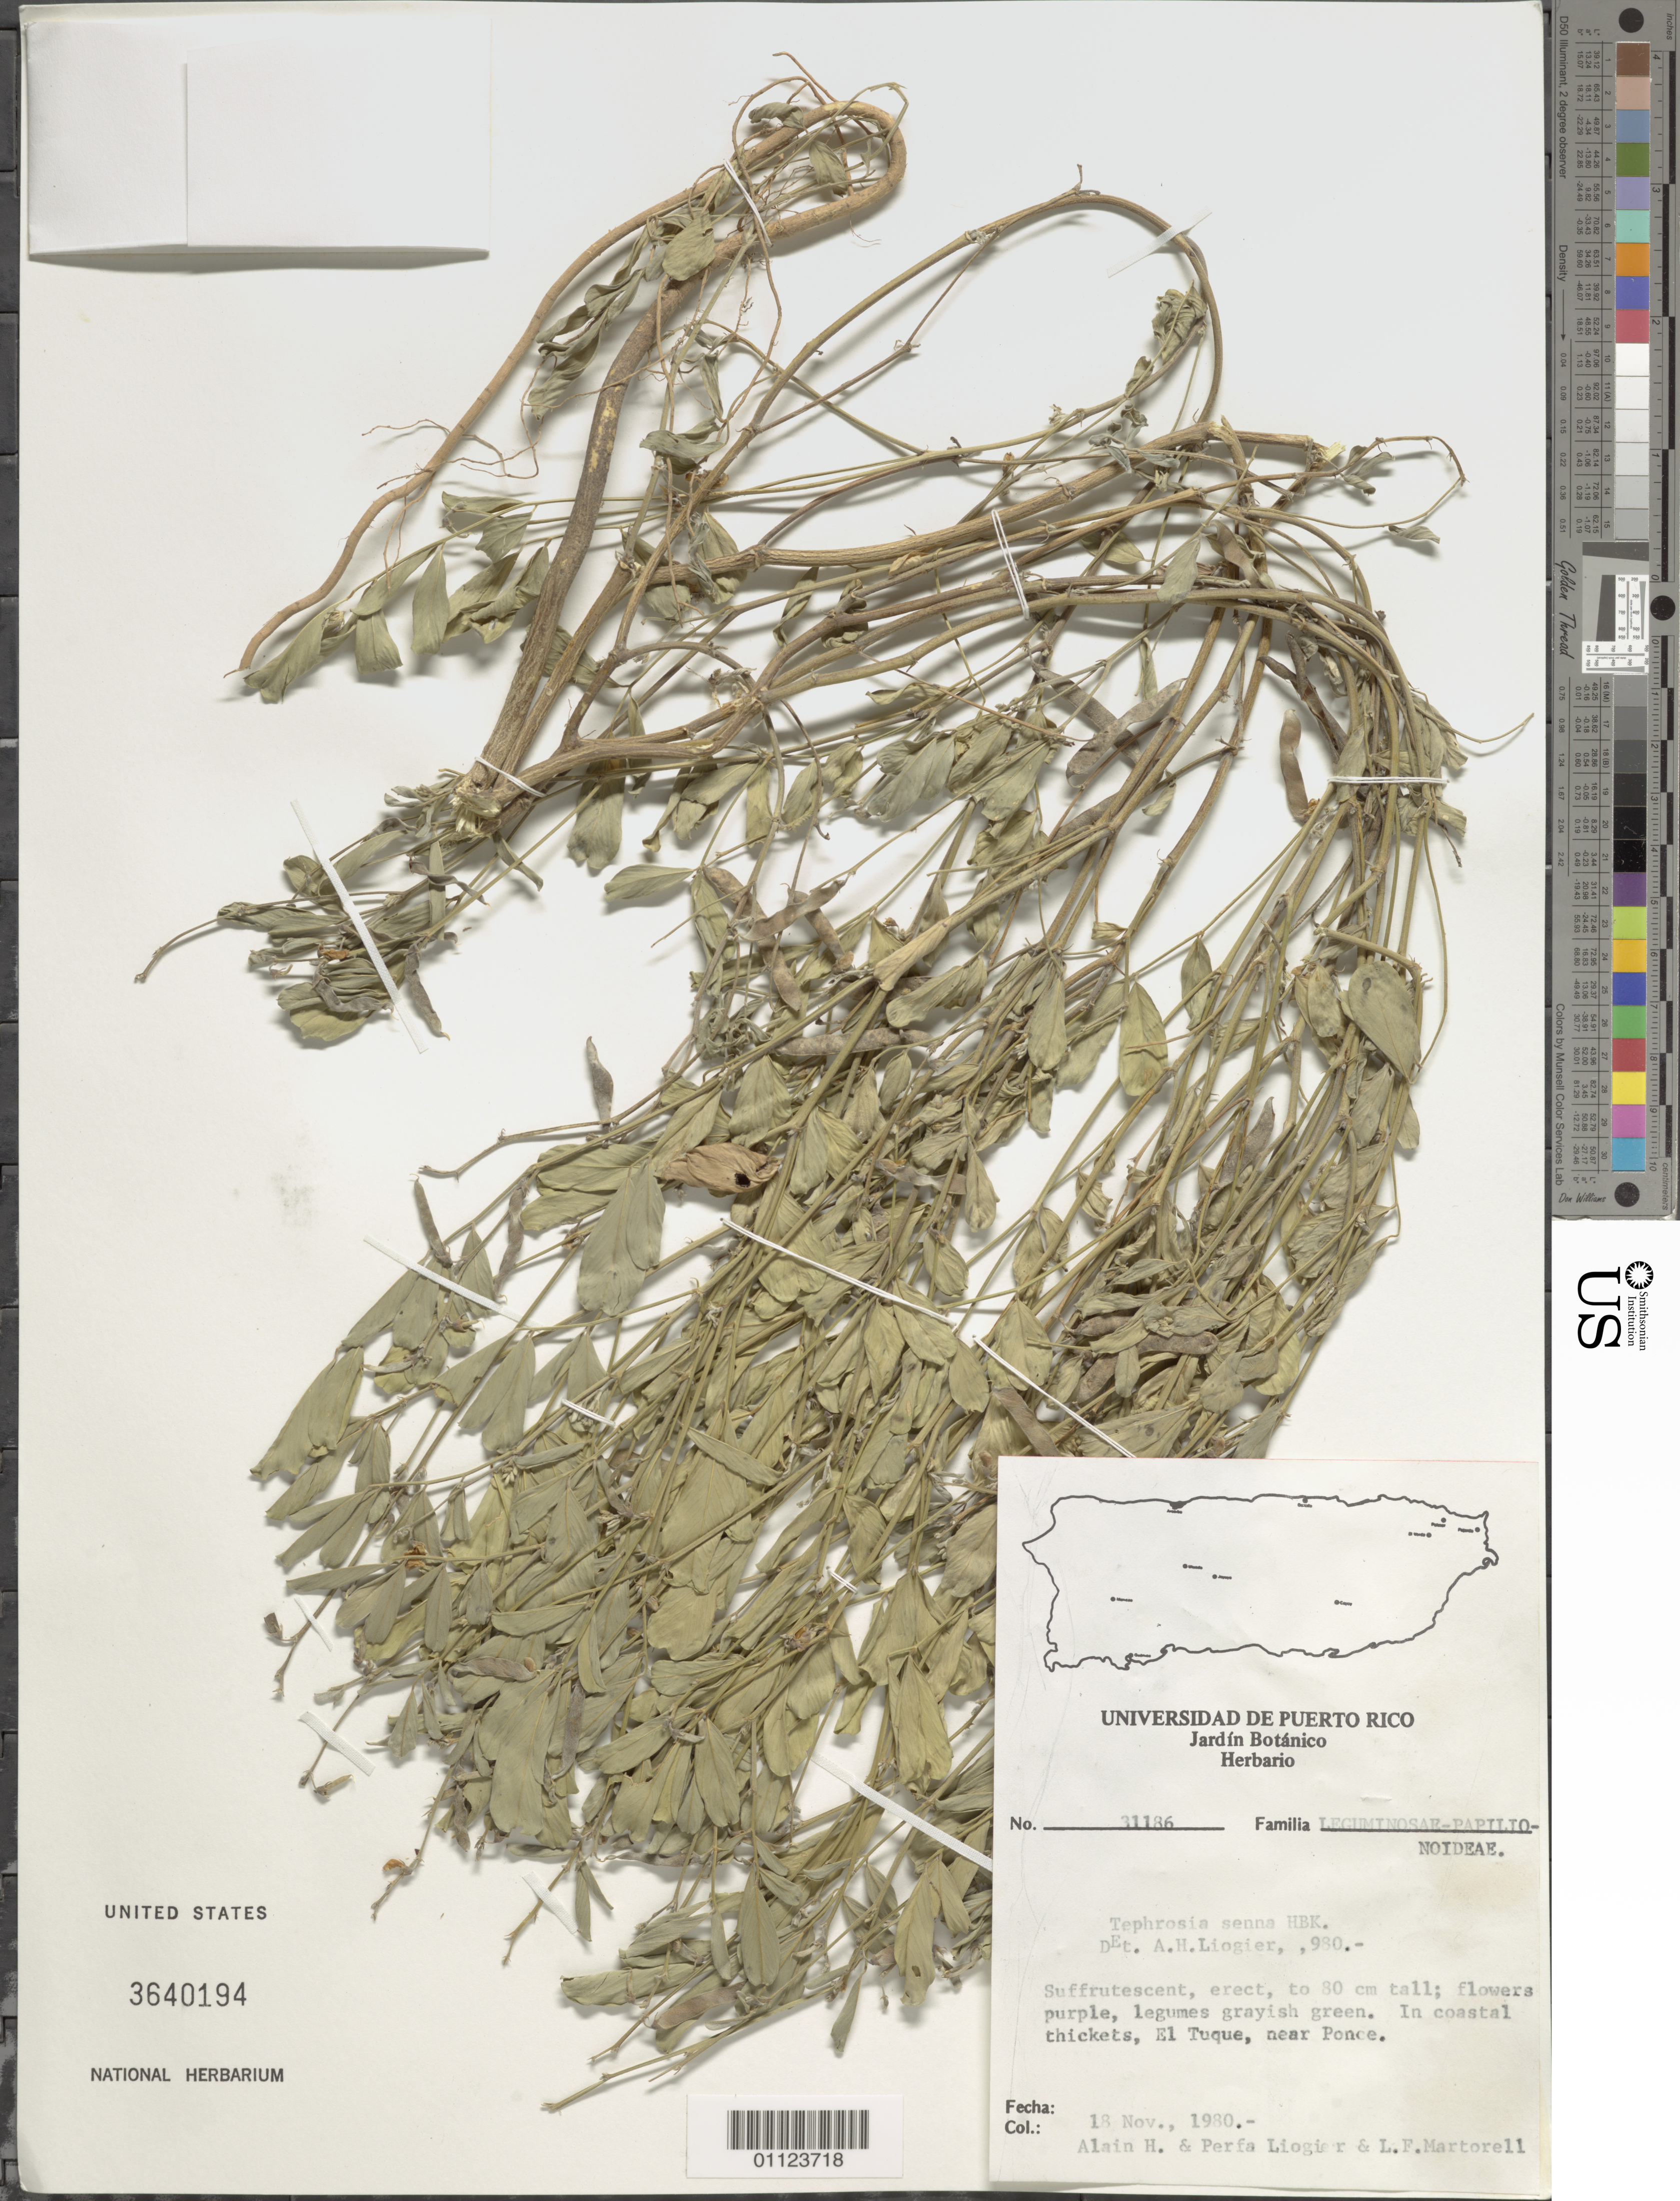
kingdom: Plantae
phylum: Tracheophyta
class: Magnoliopsida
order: Fabales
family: Fabaceae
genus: Tephrosia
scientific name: Tephrosia senna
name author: Kunth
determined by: Liogier, Alain H.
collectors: A. H. Liogier, M. P. Liogier & L. Martorell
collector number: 31186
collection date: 1980-11-18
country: Puerto Rico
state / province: Ponce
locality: El Tuque, near Ponce.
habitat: In coastal thickets.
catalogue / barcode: US 3640194